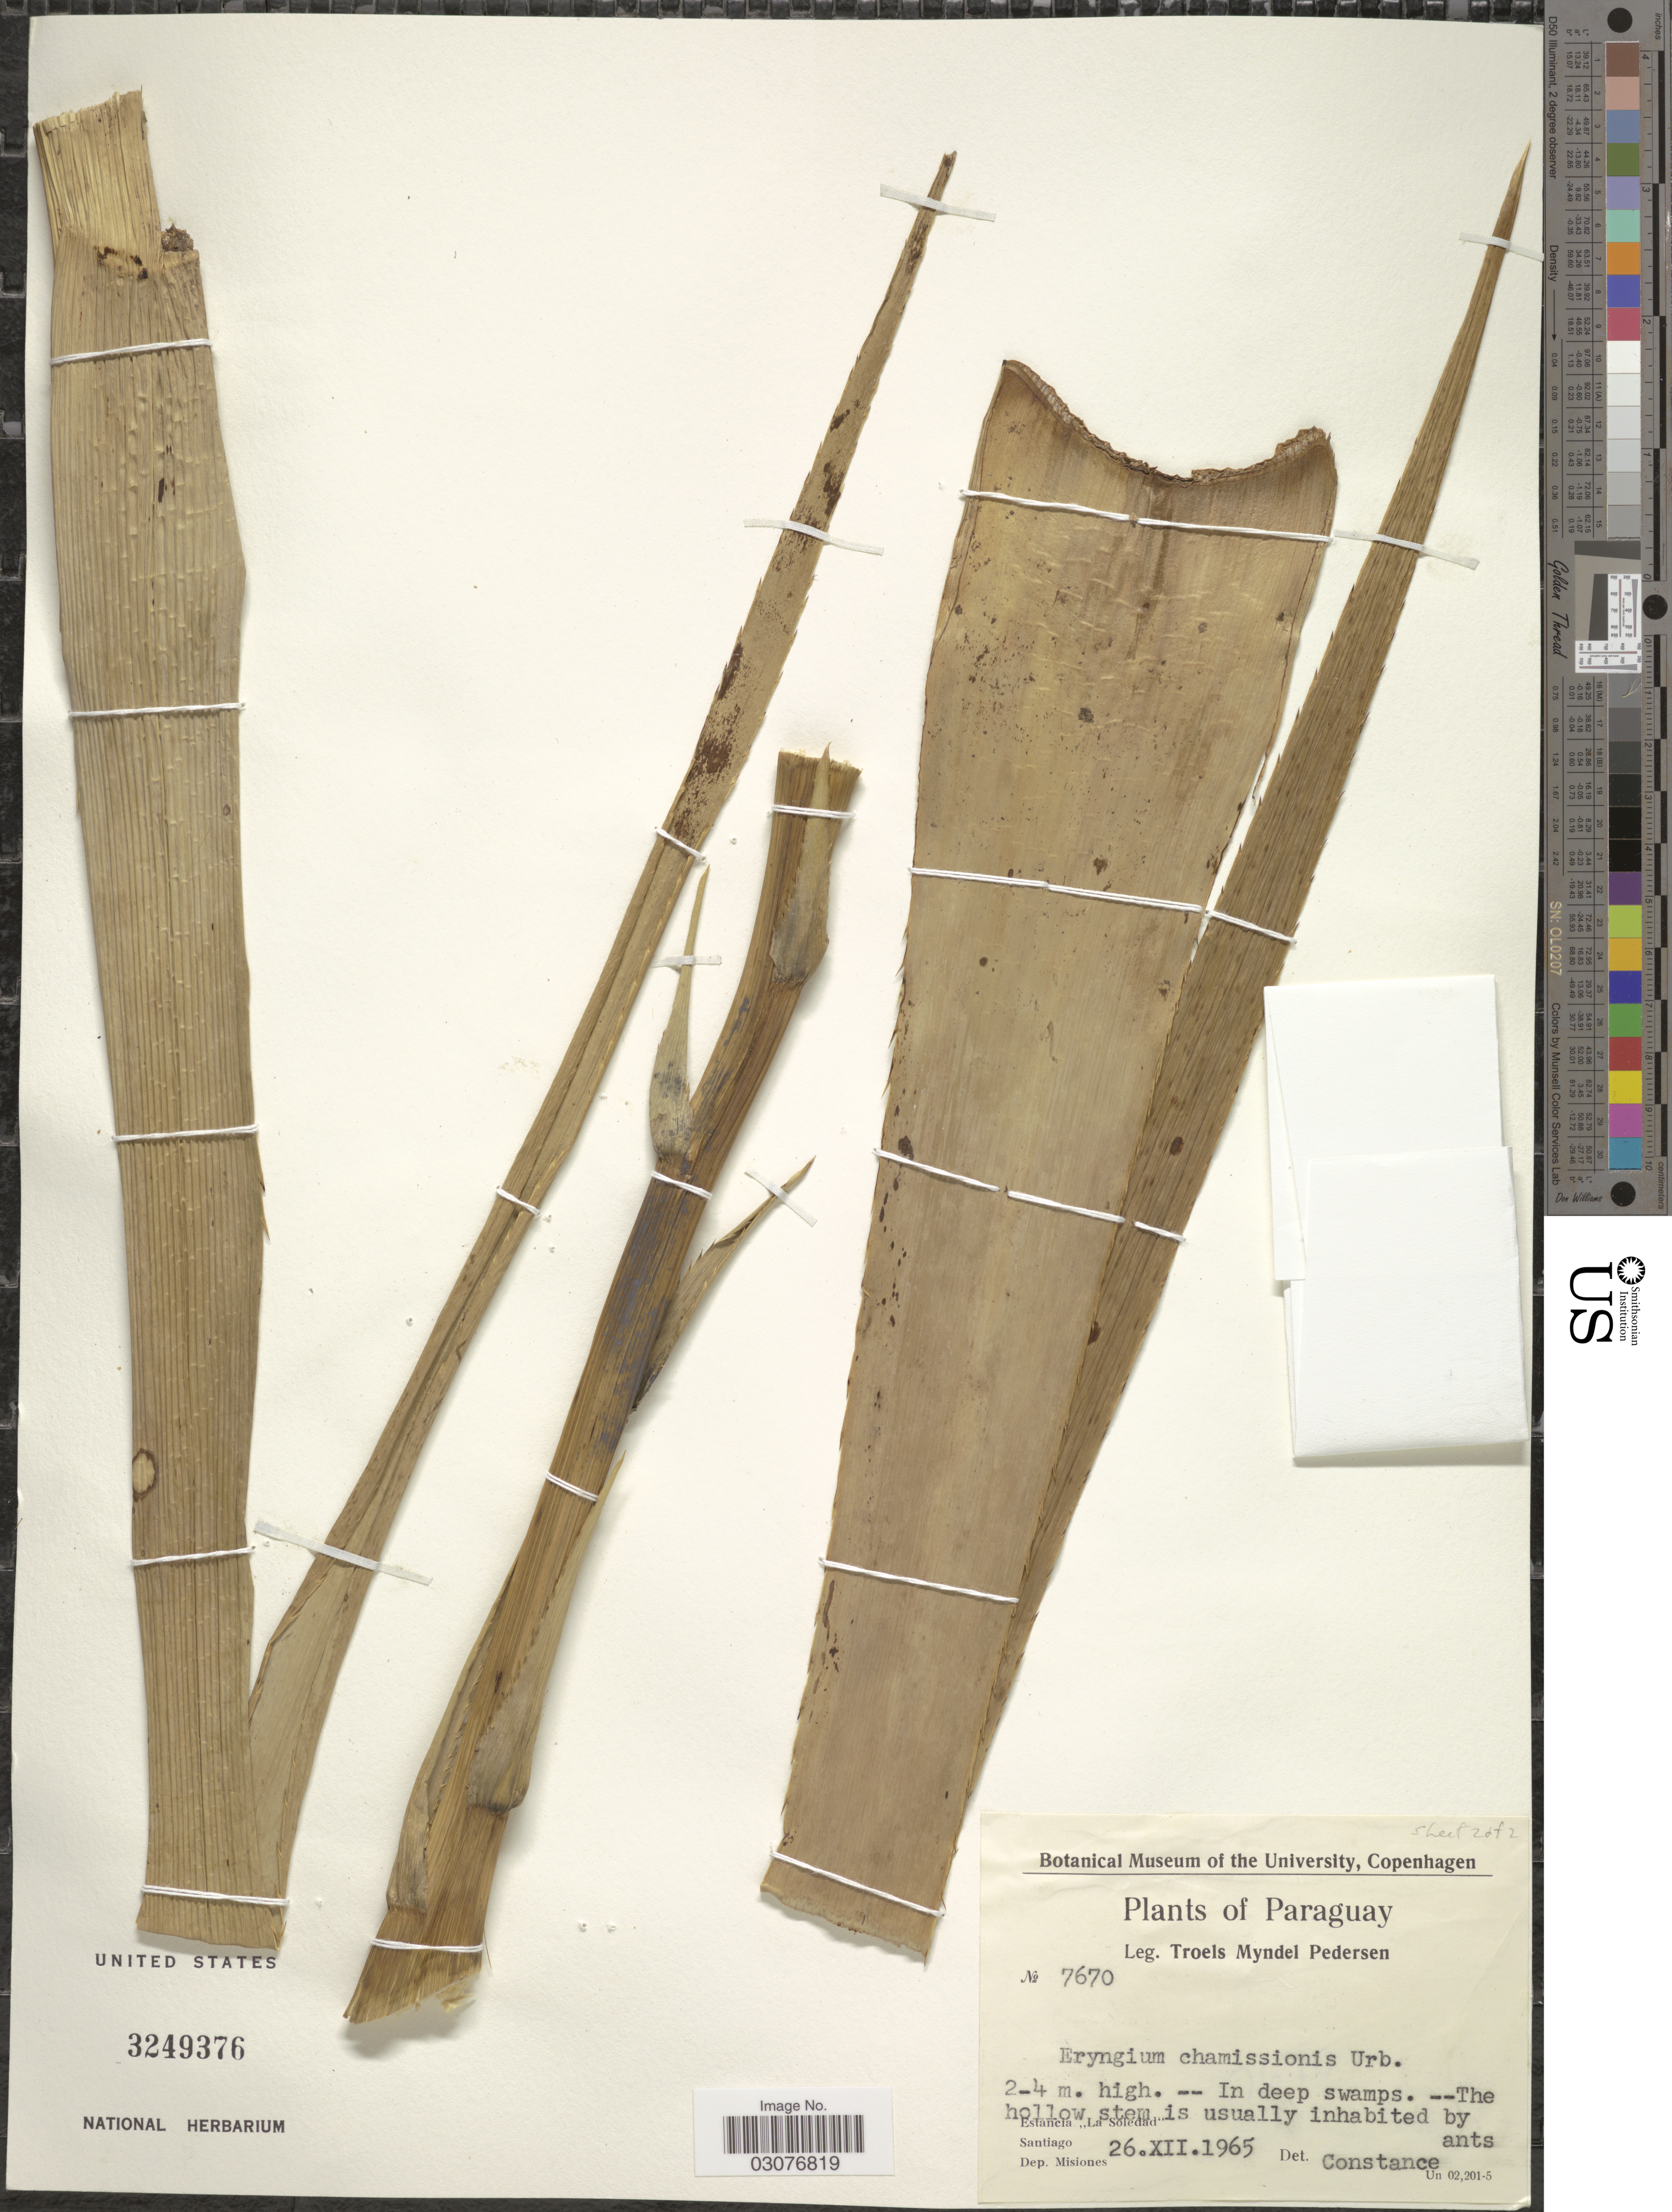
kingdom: Plantae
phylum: Tracheophyta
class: Magnoliopsida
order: Apiales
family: Apiaceae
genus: Eryngium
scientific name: Eryngium pandanifolium var. chamissonis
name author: Mathias & Constance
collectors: T. Pederson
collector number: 7670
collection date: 1965-12-26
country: Paraguay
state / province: Misiones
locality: Estancia "La Solédad". Santiago. Dep. Misiones.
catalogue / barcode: US 3249376